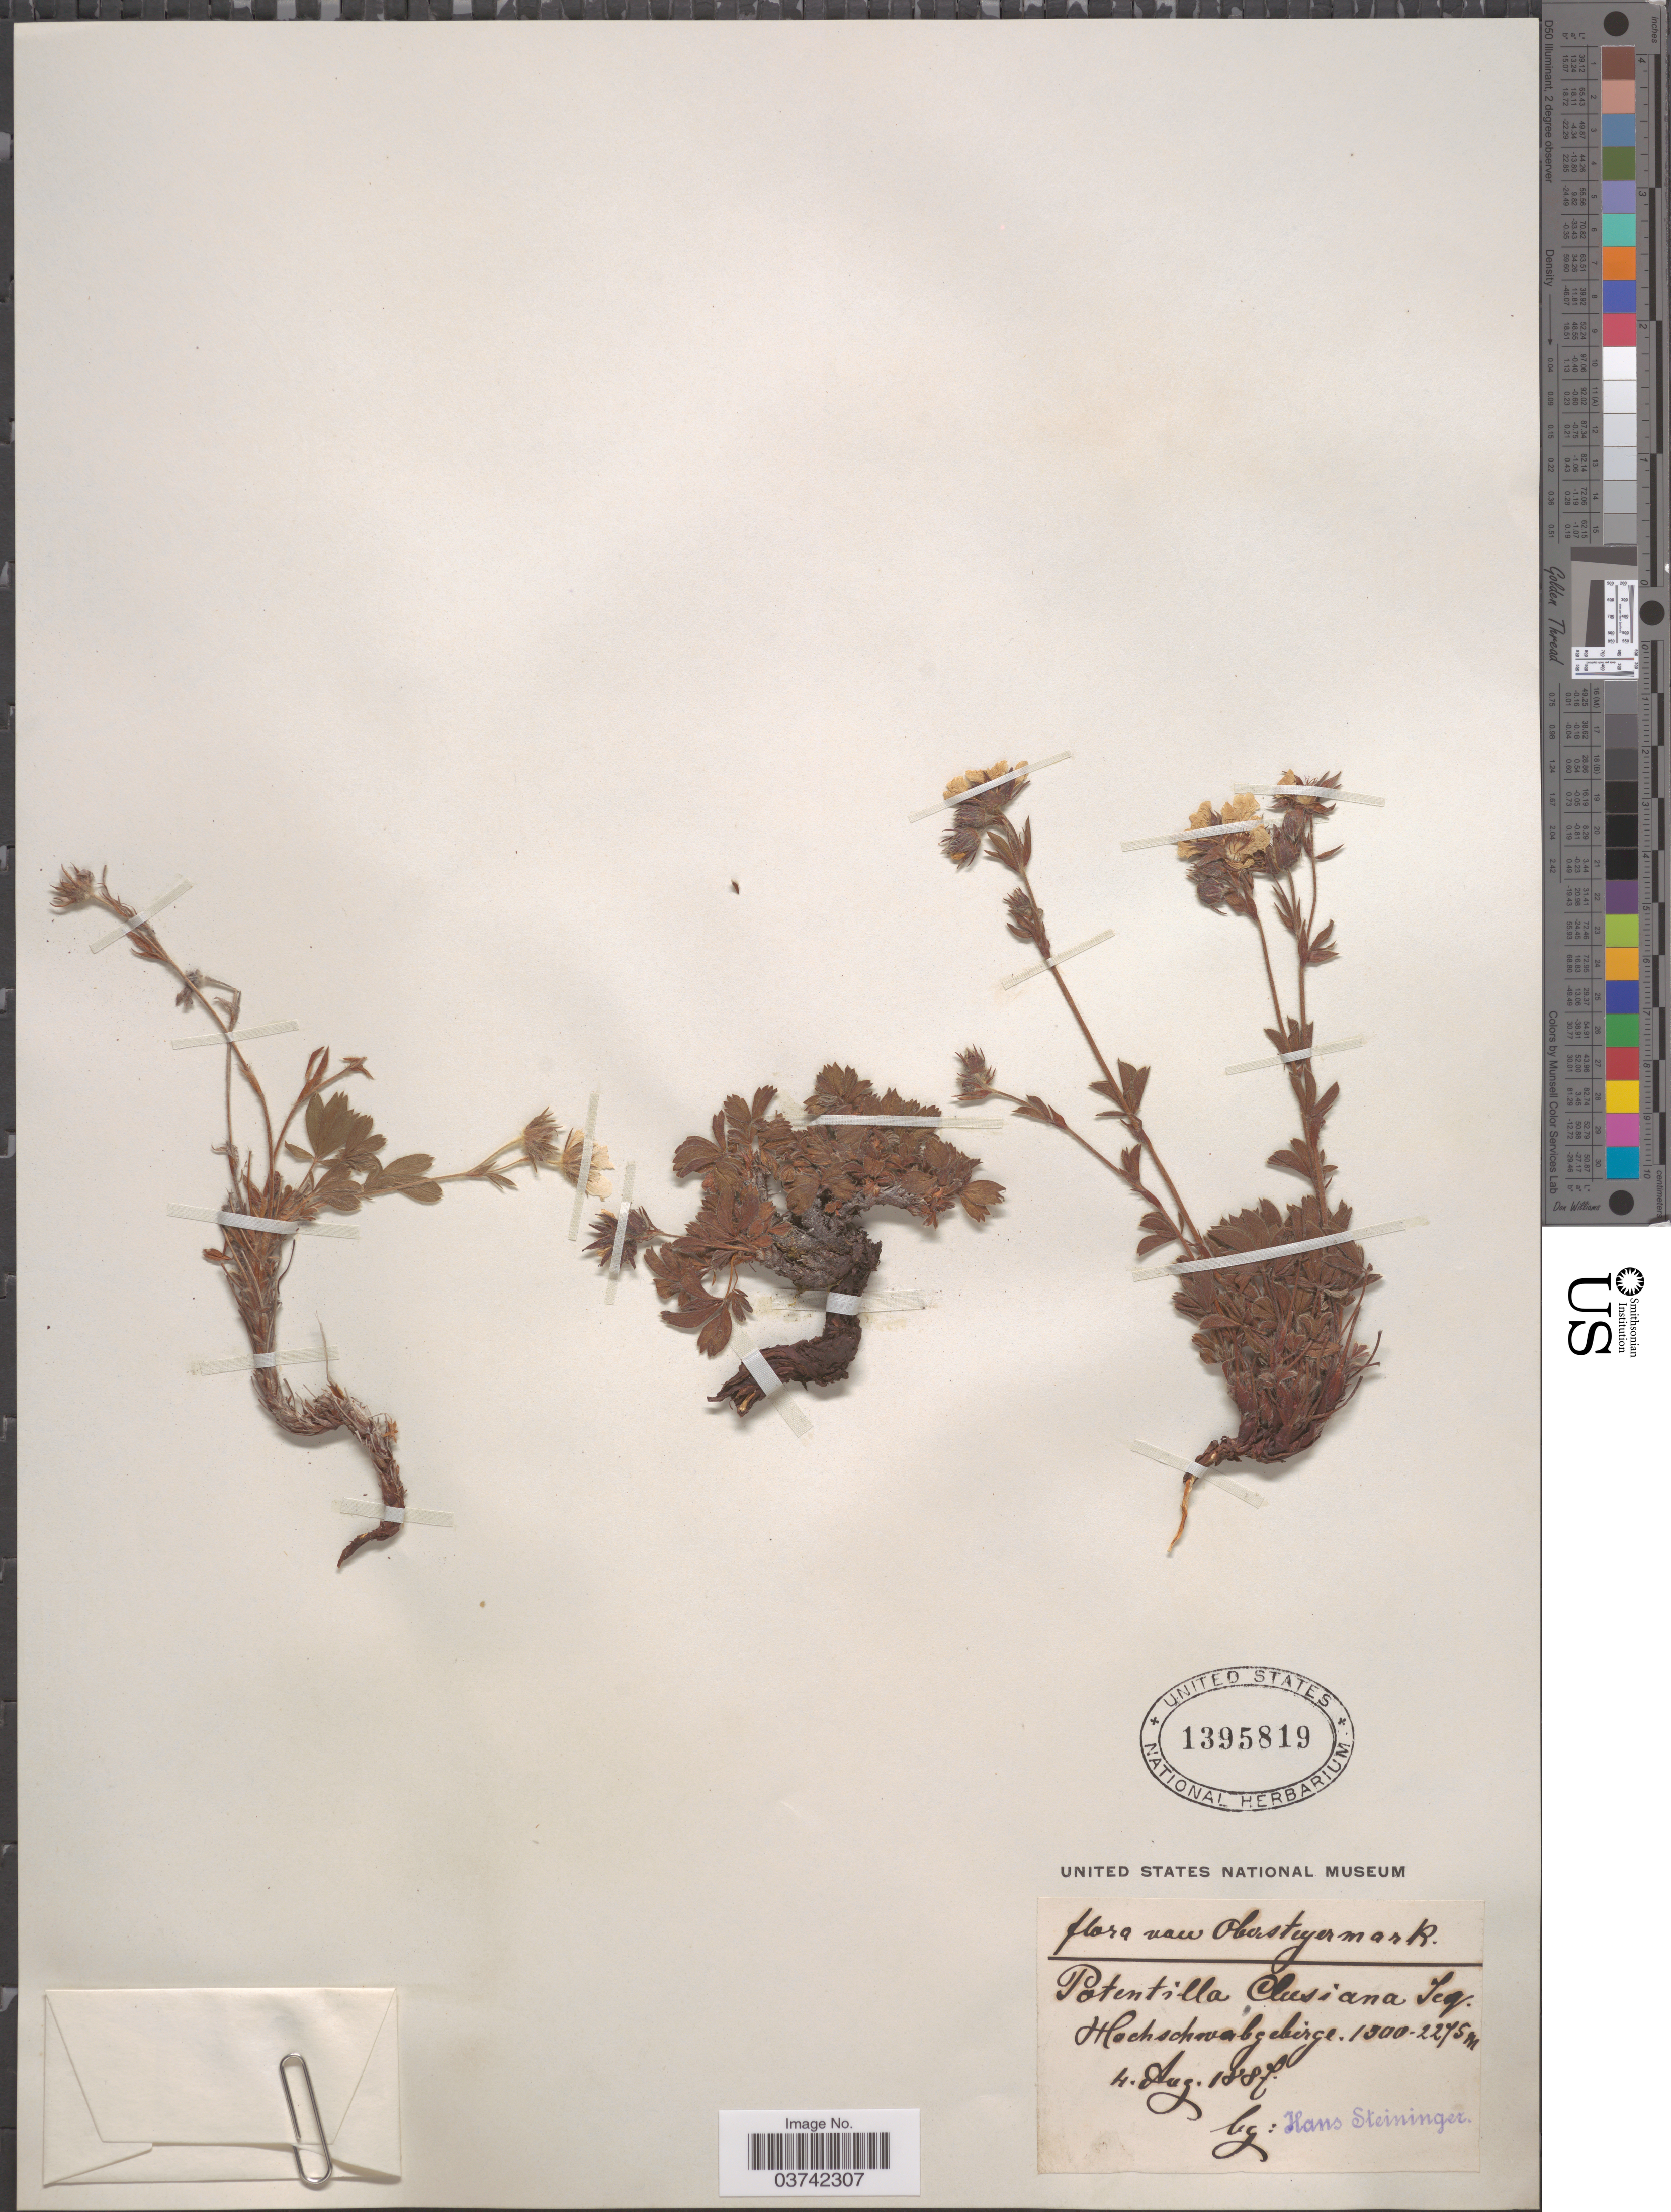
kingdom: Plantae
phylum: Tracheophyta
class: Magnoliopsida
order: Rosales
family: Rosaceae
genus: Potentilla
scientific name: Potentilla clusiana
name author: Jacq.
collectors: H. Steininger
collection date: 1887-08-04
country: Austria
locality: Obersteyermark. Hochschwabgebirge.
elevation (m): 1300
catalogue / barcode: US 1395819